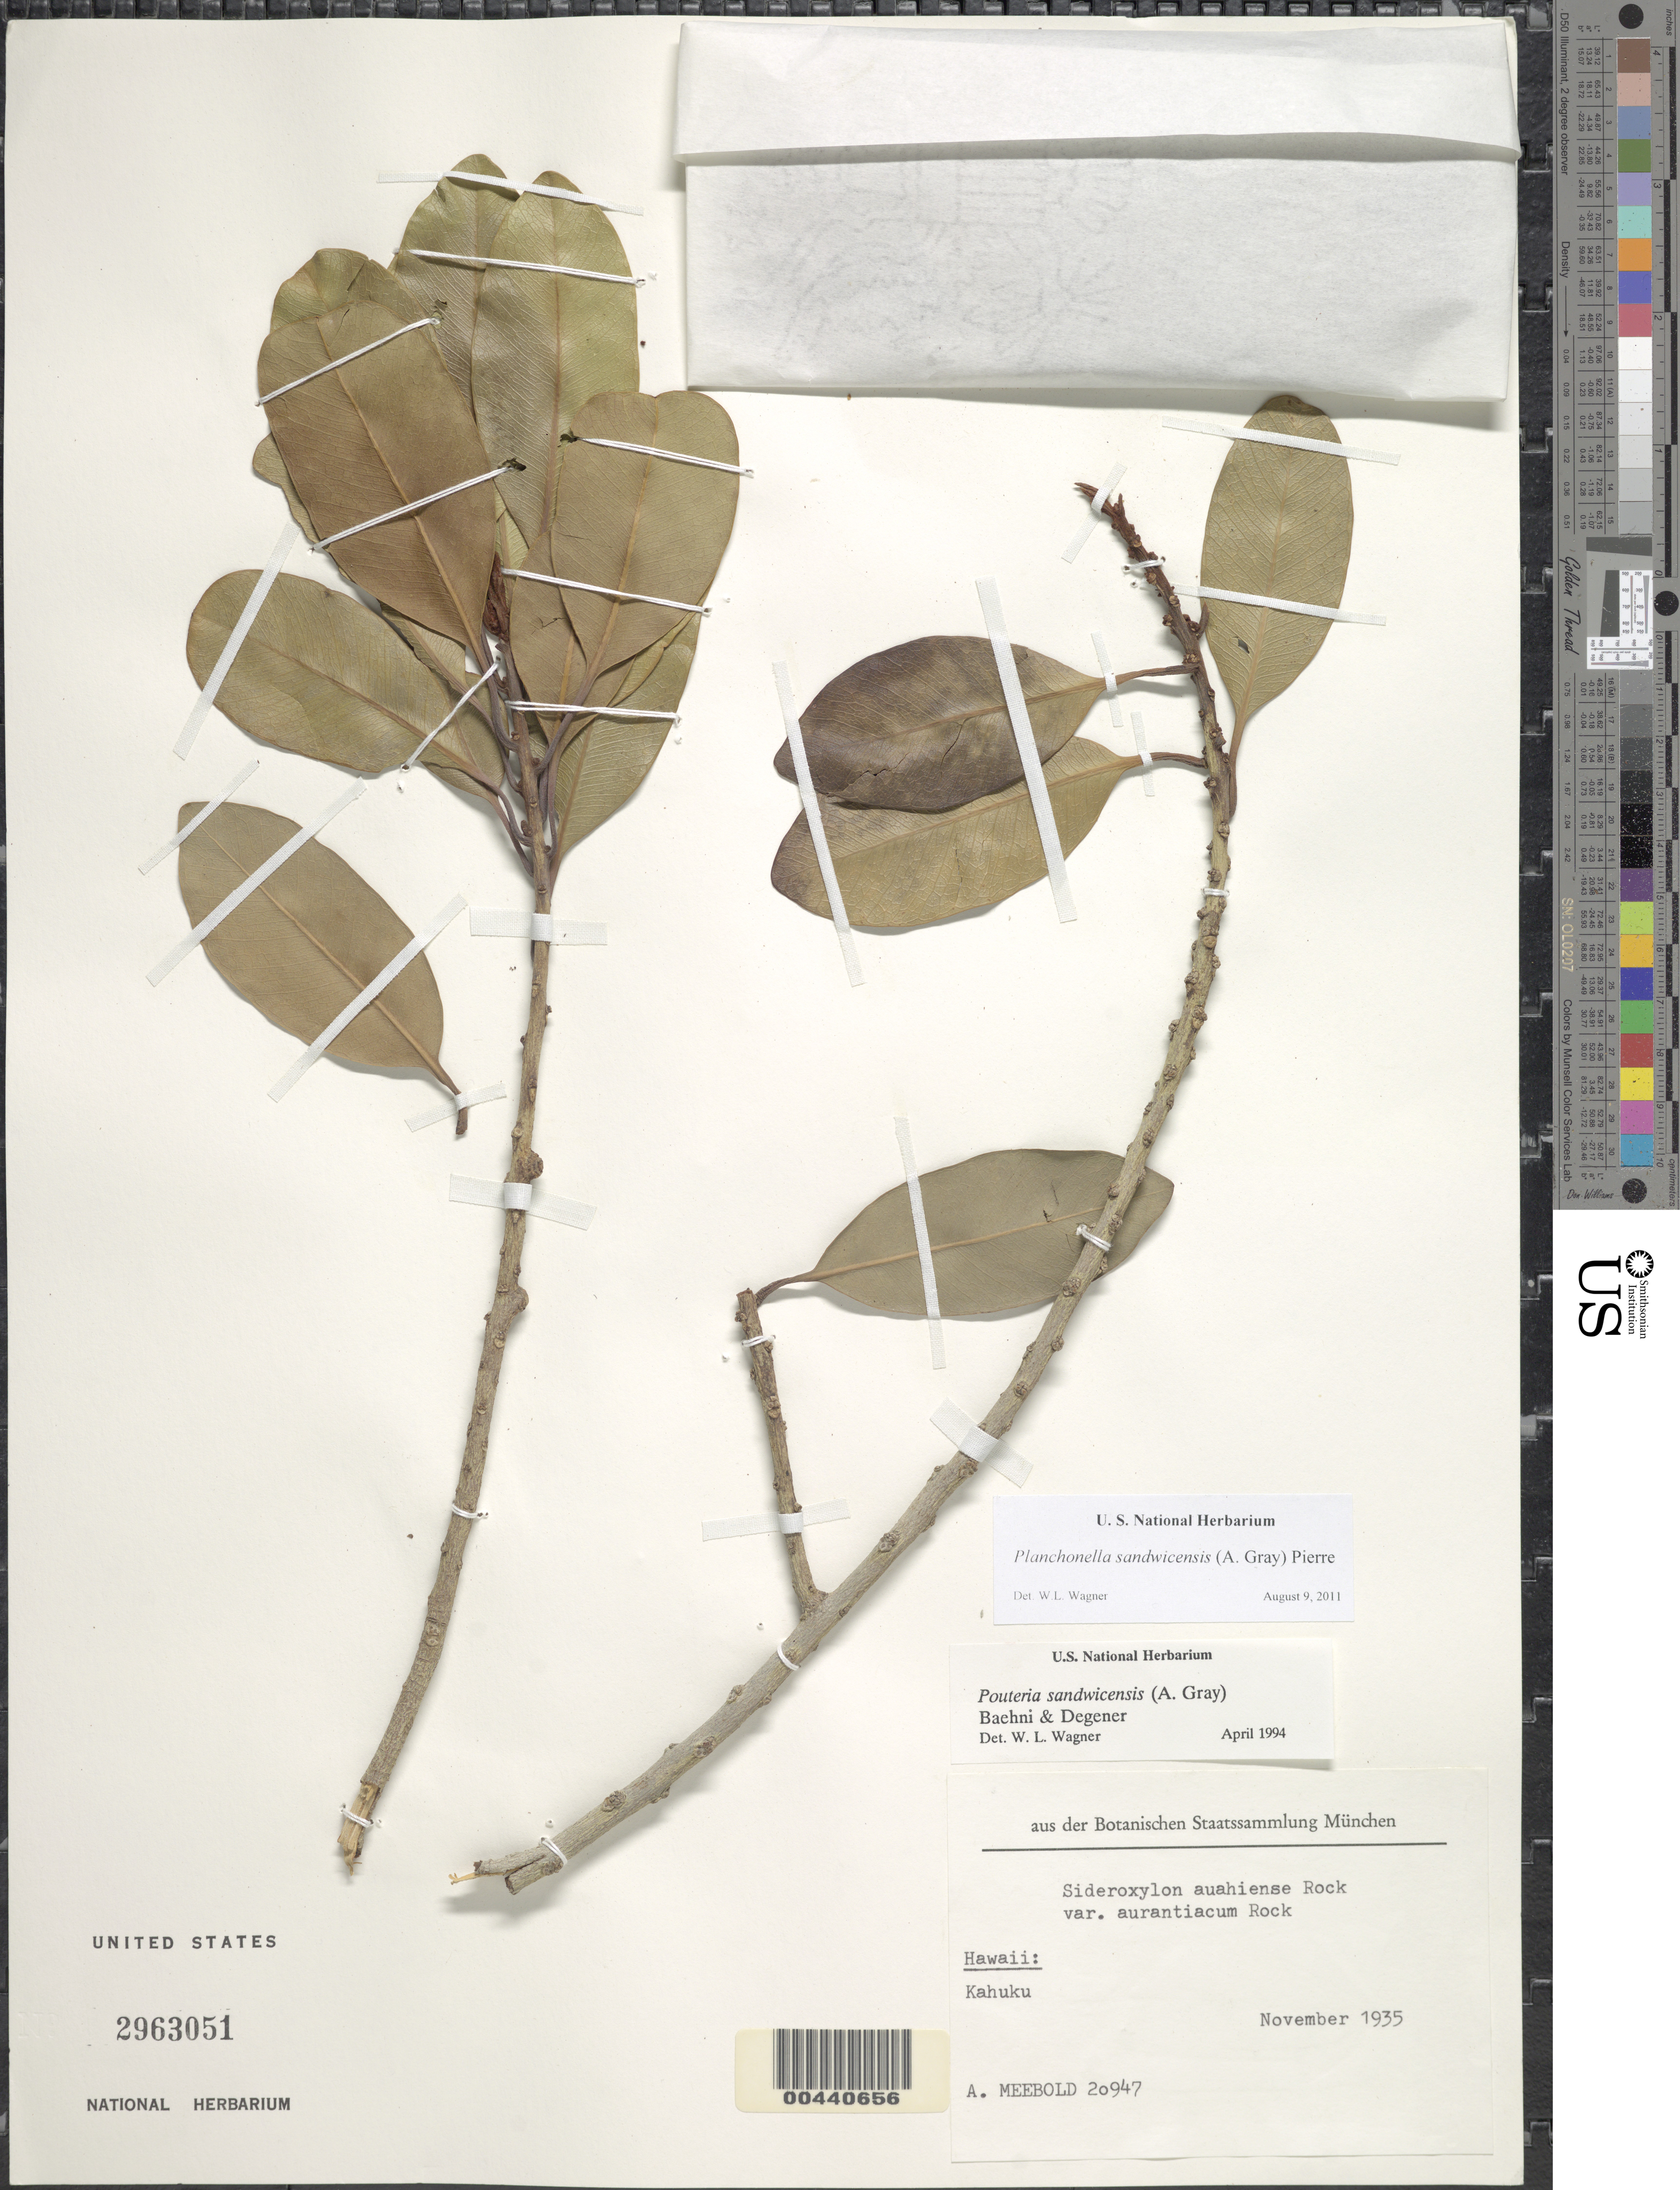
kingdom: Plantae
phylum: Tracheophyta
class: Magnoliopsida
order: Ericales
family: Sapotaceae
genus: Planchonella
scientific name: Planchonella spathulata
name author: (Hillebr.) Pierre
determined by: Wagner, W. L., (BOT), Smithsonian Institution - National Museum of Natural History (UNITED STATES)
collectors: A. Meebold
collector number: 20947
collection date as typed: Nov 1935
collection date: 1935-11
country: United States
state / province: Hawaii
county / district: Kauai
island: Kaua'i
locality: Kahuku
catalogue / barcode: US 2963051